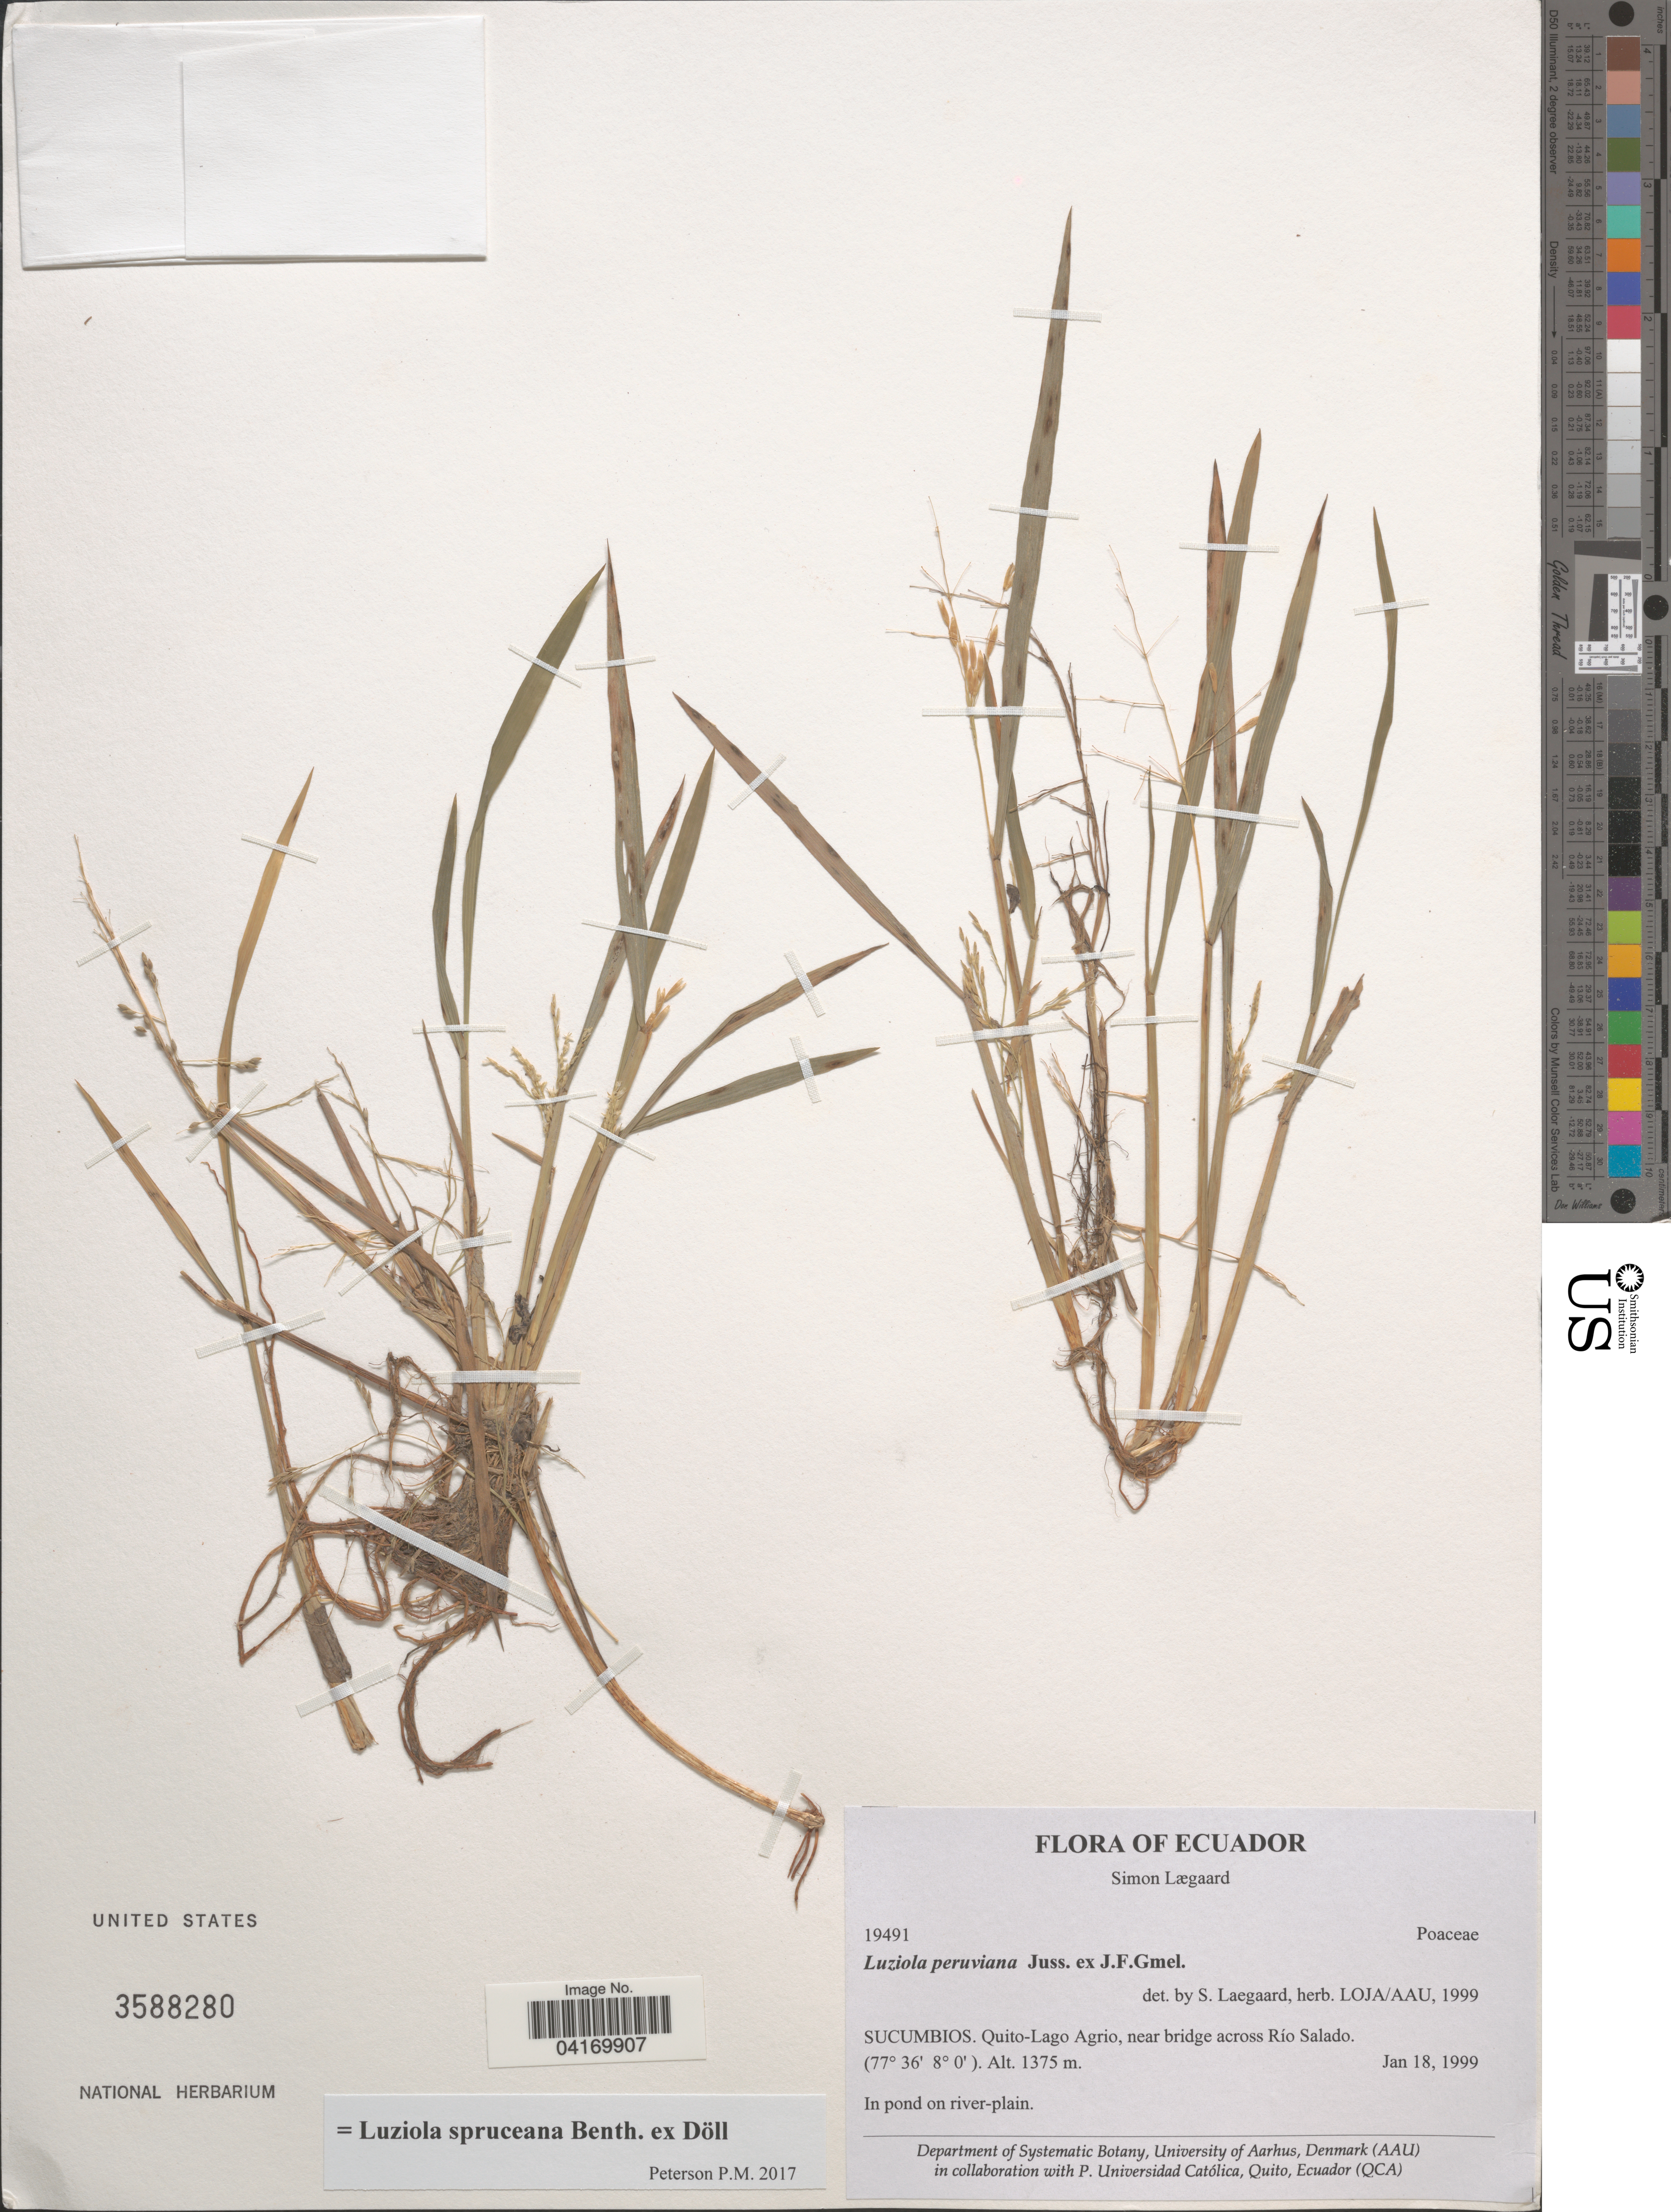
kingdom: Plantae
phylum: Tracheophyta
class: Liliopsida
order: Poales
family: Poaceae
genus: Luziola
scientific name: Luziola spruceana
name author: Benth. ex Döll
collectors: S. Lægaard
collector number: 19491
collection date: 1999-01-18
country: Ecuador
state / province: Sucumbíos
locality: Quito-Lago Agrio, near bridge across Río Salado. In pond on river-plain.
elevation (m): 1375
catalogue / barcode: US 3588280